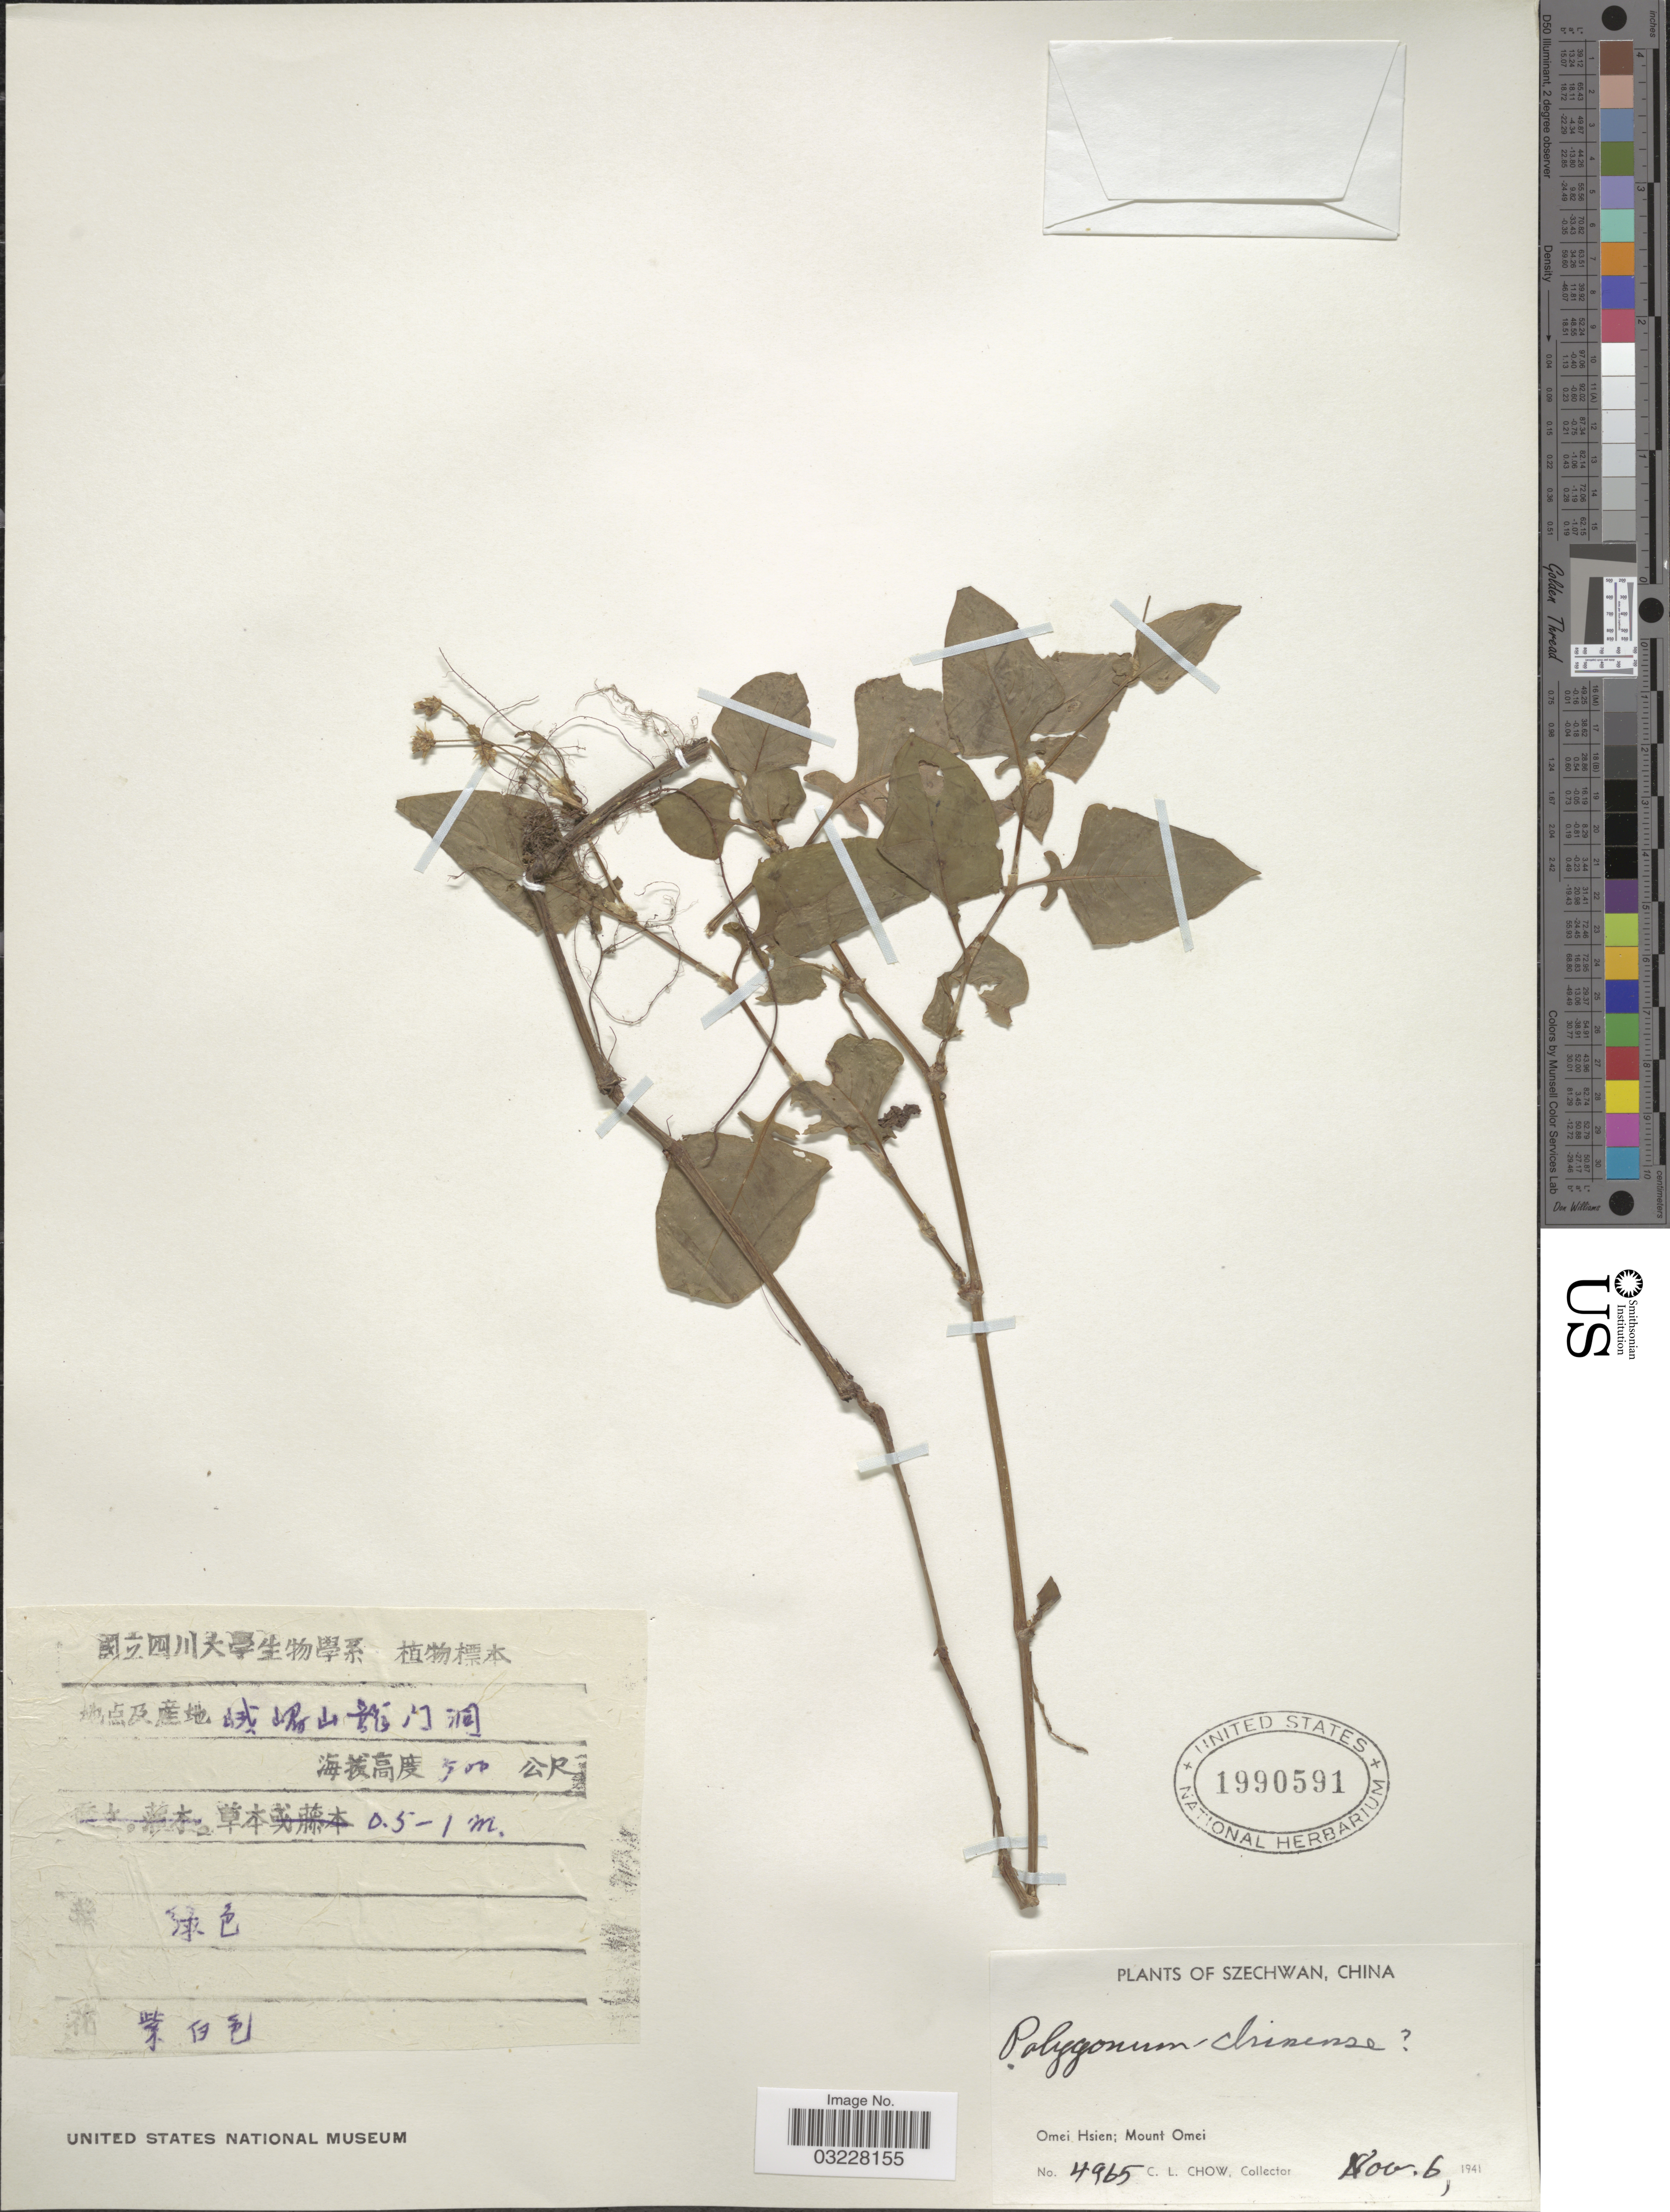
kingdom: Plantae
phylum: Tracheophyta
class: Magnoliopsida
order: Caryophyllales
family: Polygonaceae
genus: Polygonum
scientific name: Polygonum chinense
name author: L.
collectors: C. Chow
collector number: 4965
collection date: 1941-11-06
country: China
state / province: Sichuan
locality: Szechwan. Omei Hsien; Mount Omei.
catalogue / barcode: US 1990591